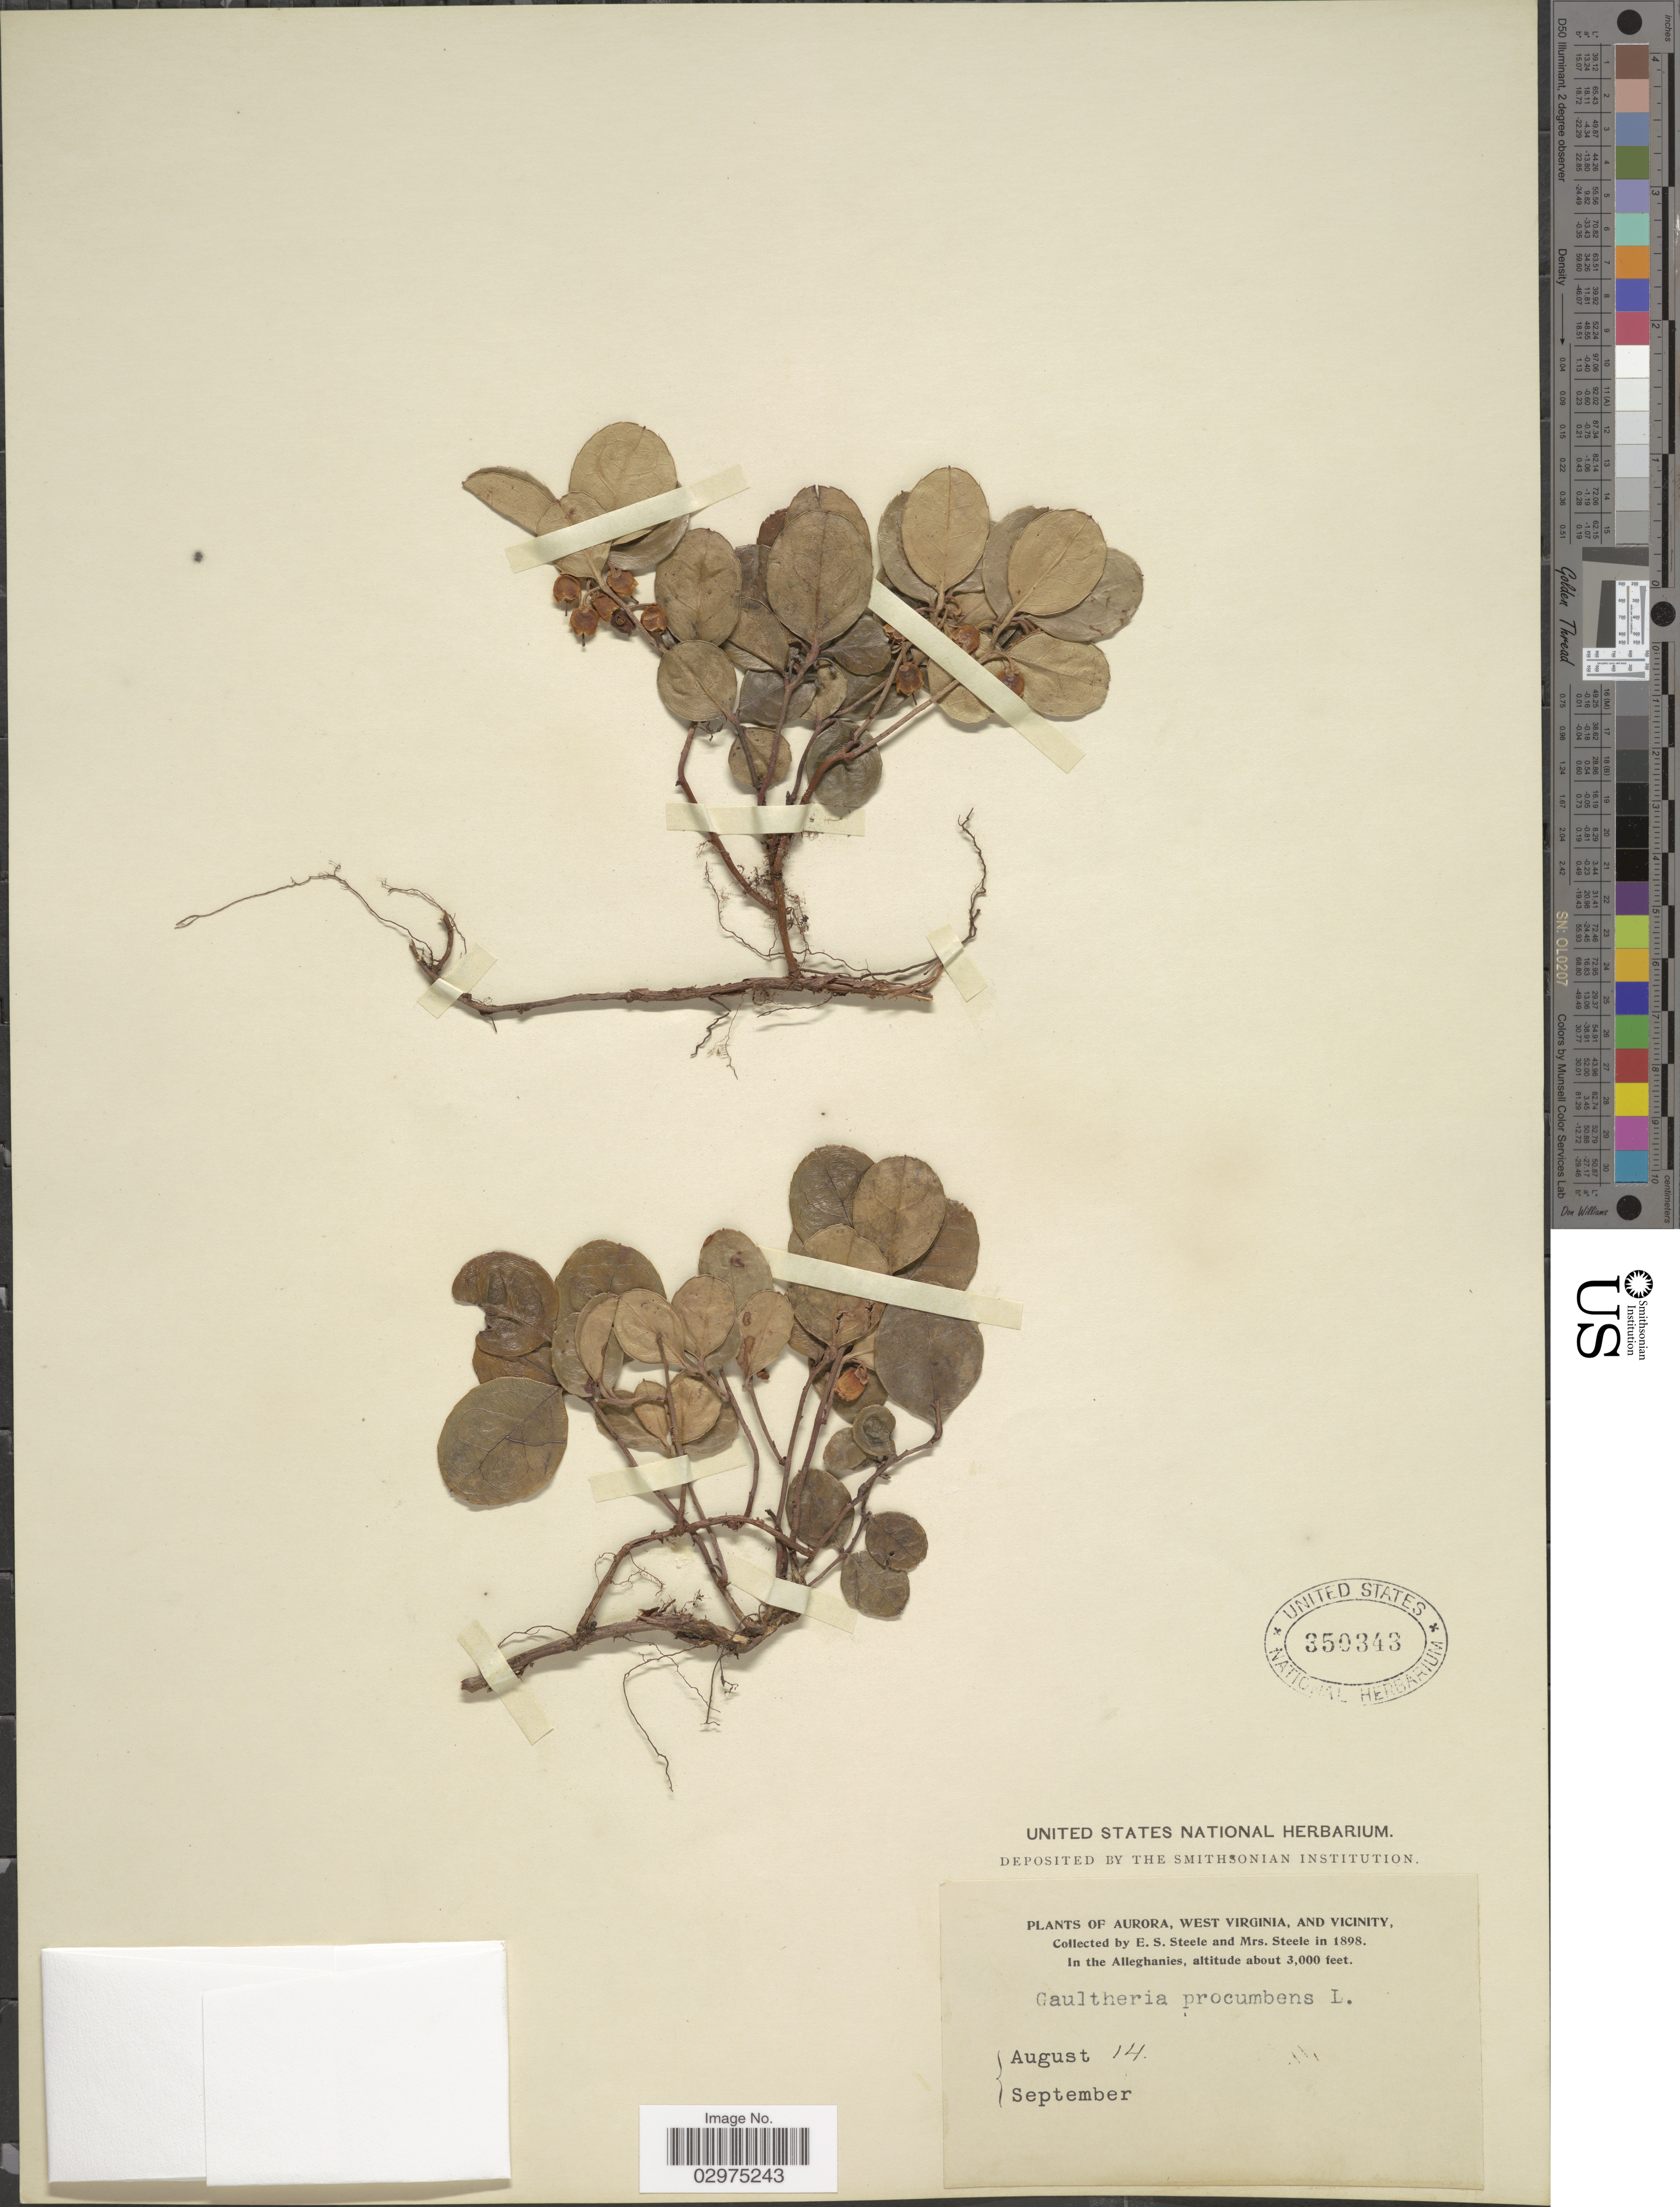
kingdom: Plantae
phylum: Tracheophyta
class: Magnoliopsida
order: Ericales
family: Ericaceae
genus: Gaultheria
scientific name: Gaultheria procumbens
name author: L.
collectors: E. Steele & Mrs. E. S. Steele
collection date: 1898-08-14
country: United States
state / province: West Virginia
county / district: Preston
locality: Aurora, West Virginia, and vicinity. The Alleghanies.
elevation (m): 914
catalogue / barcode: US 350343